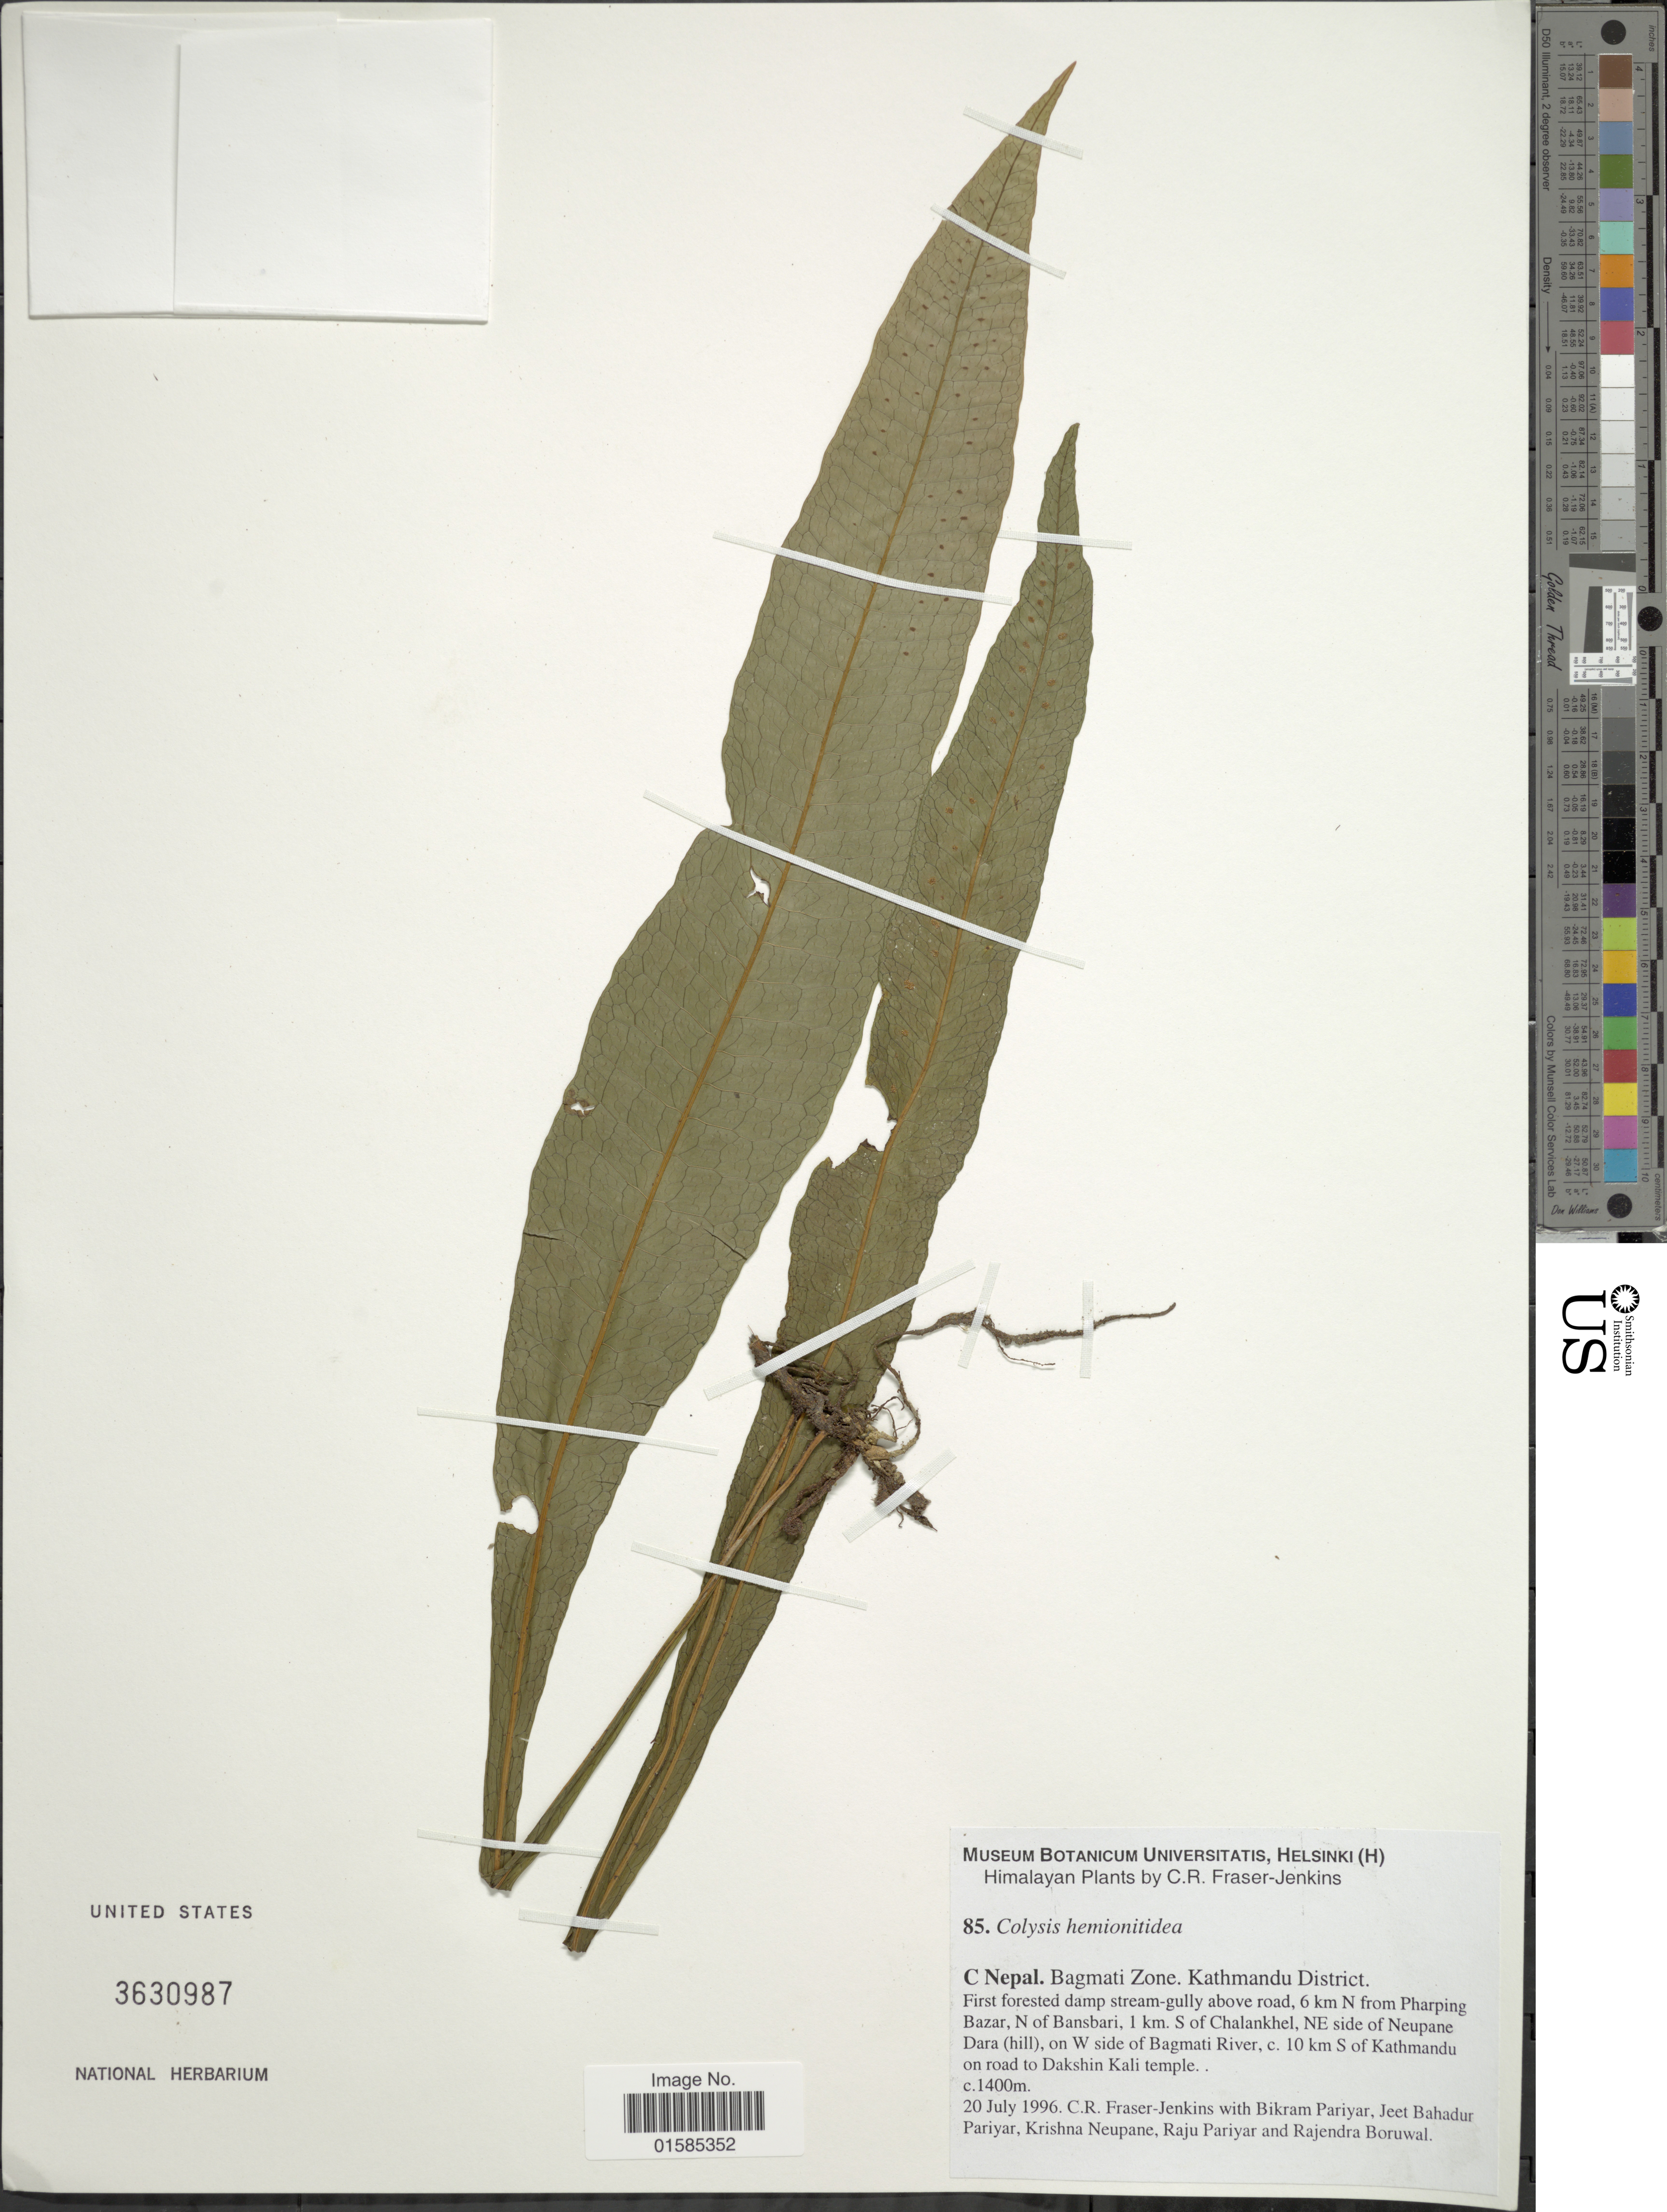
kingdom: Plantae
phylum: Tracheophyta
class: Polypodiopsida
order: Polypodiales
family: Polypodiaceae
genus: Leptochilus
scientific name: Leptochilus hemionitideus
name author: (C. Presl) Noot.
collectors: C. R. Fraser-Jenkins, B. Pariyar, J. Pariyar, K. Neupane & et al.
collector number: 85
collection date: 1996-07-20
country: Nepal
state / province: Bagmati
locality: C. Nepal. Bagmati Zone. Kathamandu District, 6 km N from Pharping Bazar, n of Basbari, 1 km. S of Chalankhel, NE side of Neupane Dara (hill), on W side of Bagmati River, c. 10 km S of Kathamandu on road to Dakshin Kali temple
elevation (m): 1400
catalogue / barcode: US 3630987